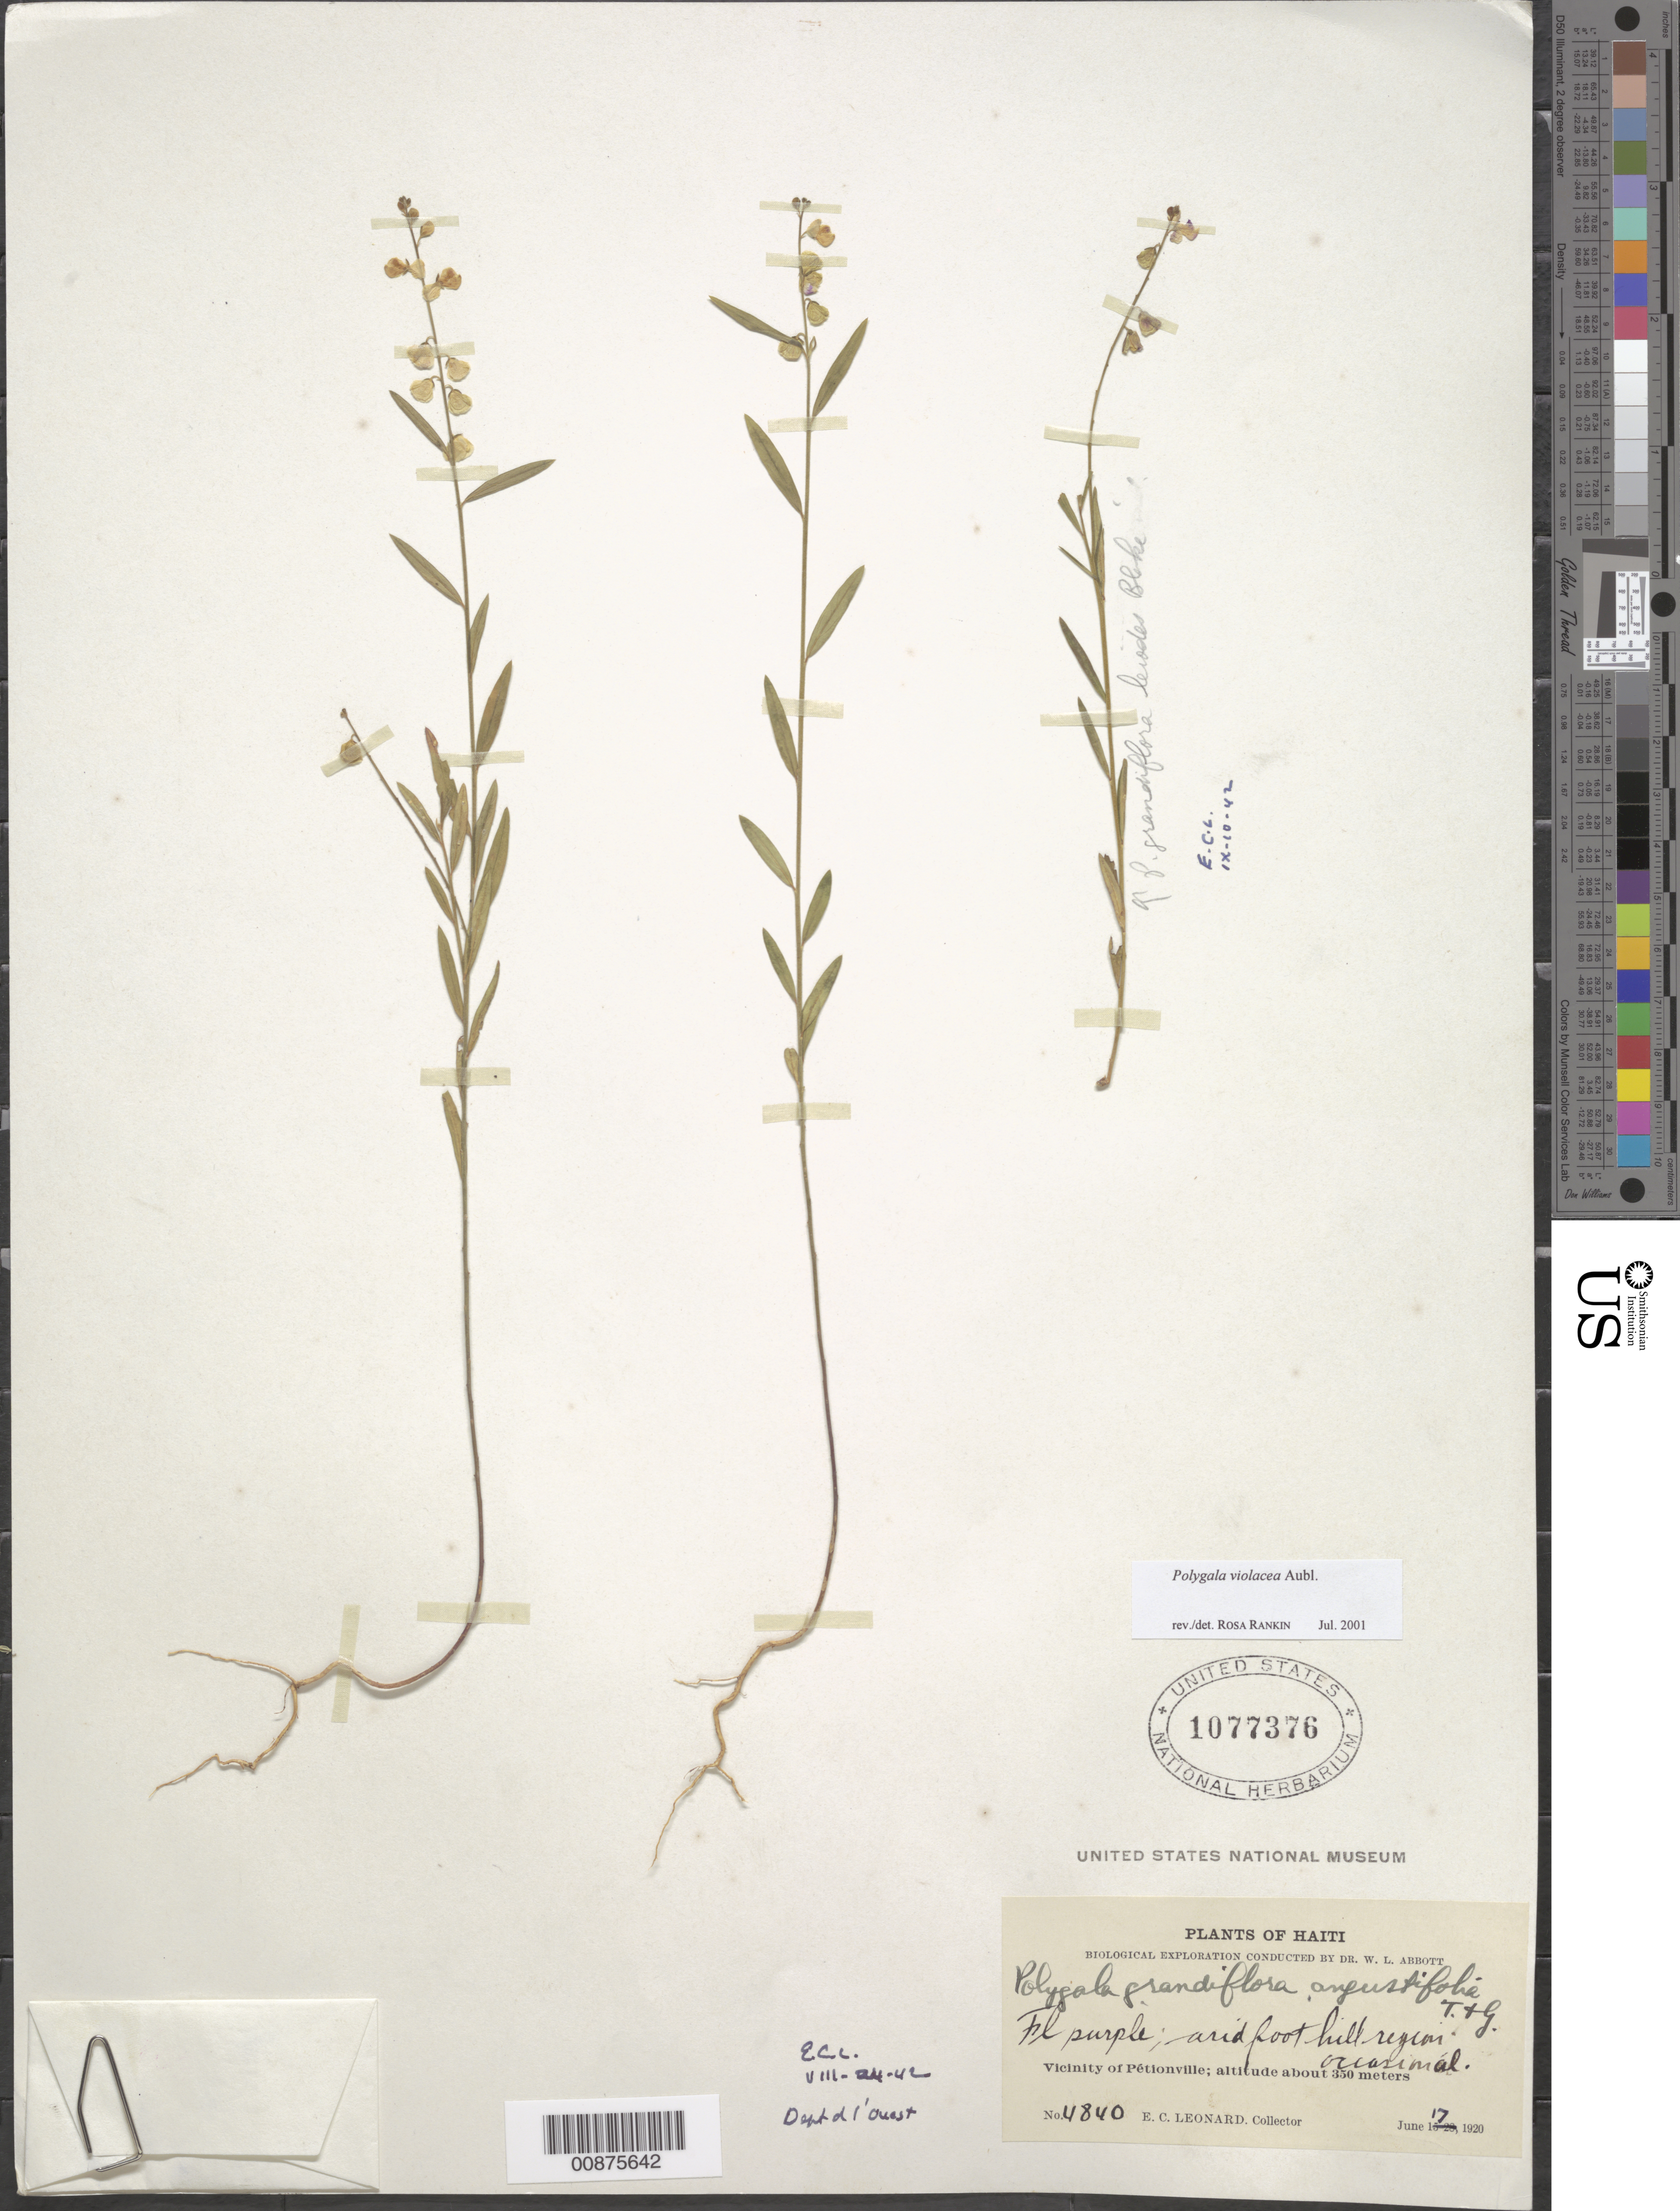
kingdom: Plantae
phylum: Tracheophyta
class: Magnoliopsida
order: Fabales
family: Polygalaceae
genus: Asemeia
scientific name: Asemeia violacea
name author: (Aubl.) J.F.B. Pastore & J.R. Abbott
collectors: E. C. Leonard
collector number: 4840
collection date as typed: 17 Jun 1920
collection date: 1920-06-17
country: Haiti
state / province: Ouest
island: Hispaniola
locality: Vicinity of Pétionville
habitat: Arid foot hill region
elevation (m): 350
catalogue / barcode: US 1077376